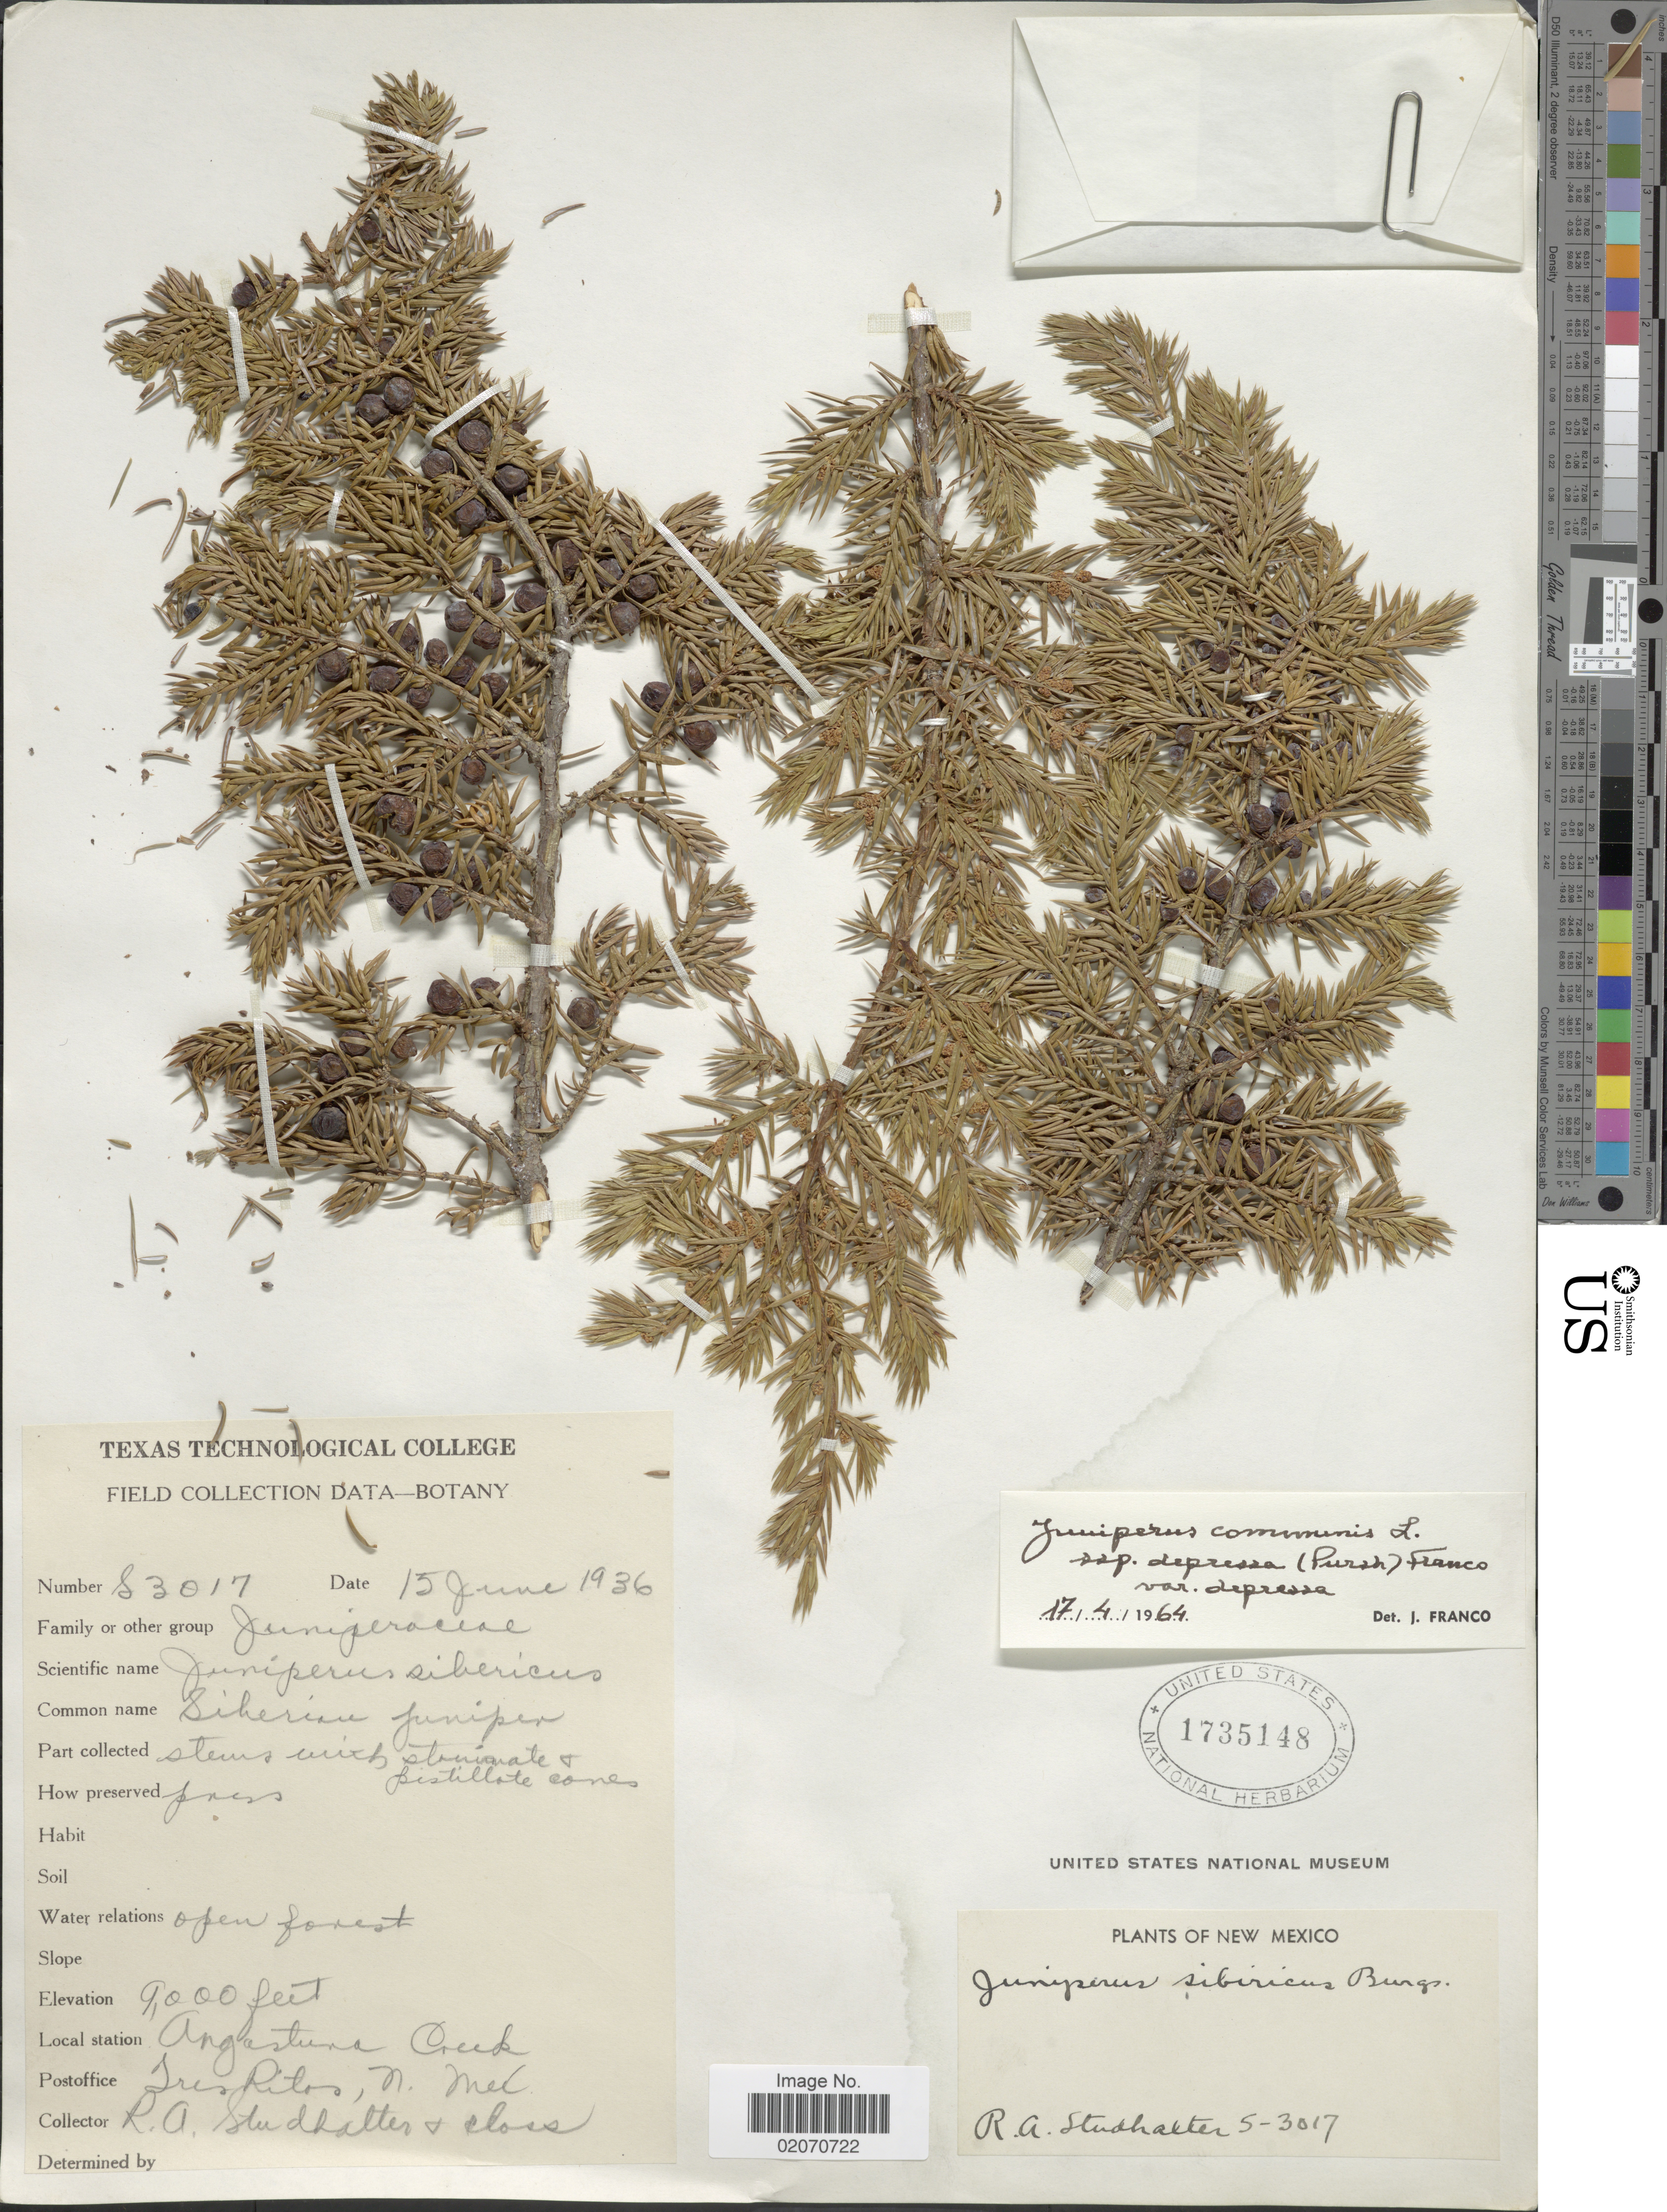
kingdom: Plantae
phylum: Tracheophyta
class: Pinopsida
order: Pinales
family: Cupressaceae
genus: Juniperus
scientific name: Juniperus communis subsp. depressa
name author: (Pursh) Franco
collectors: R. Studhalter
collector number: S-3017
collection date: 1936-06-15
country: United States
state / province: New Mexico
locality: Angostura Creek, Tres Ritos, N. Mex.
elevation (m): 2743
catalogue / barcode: US 1735148